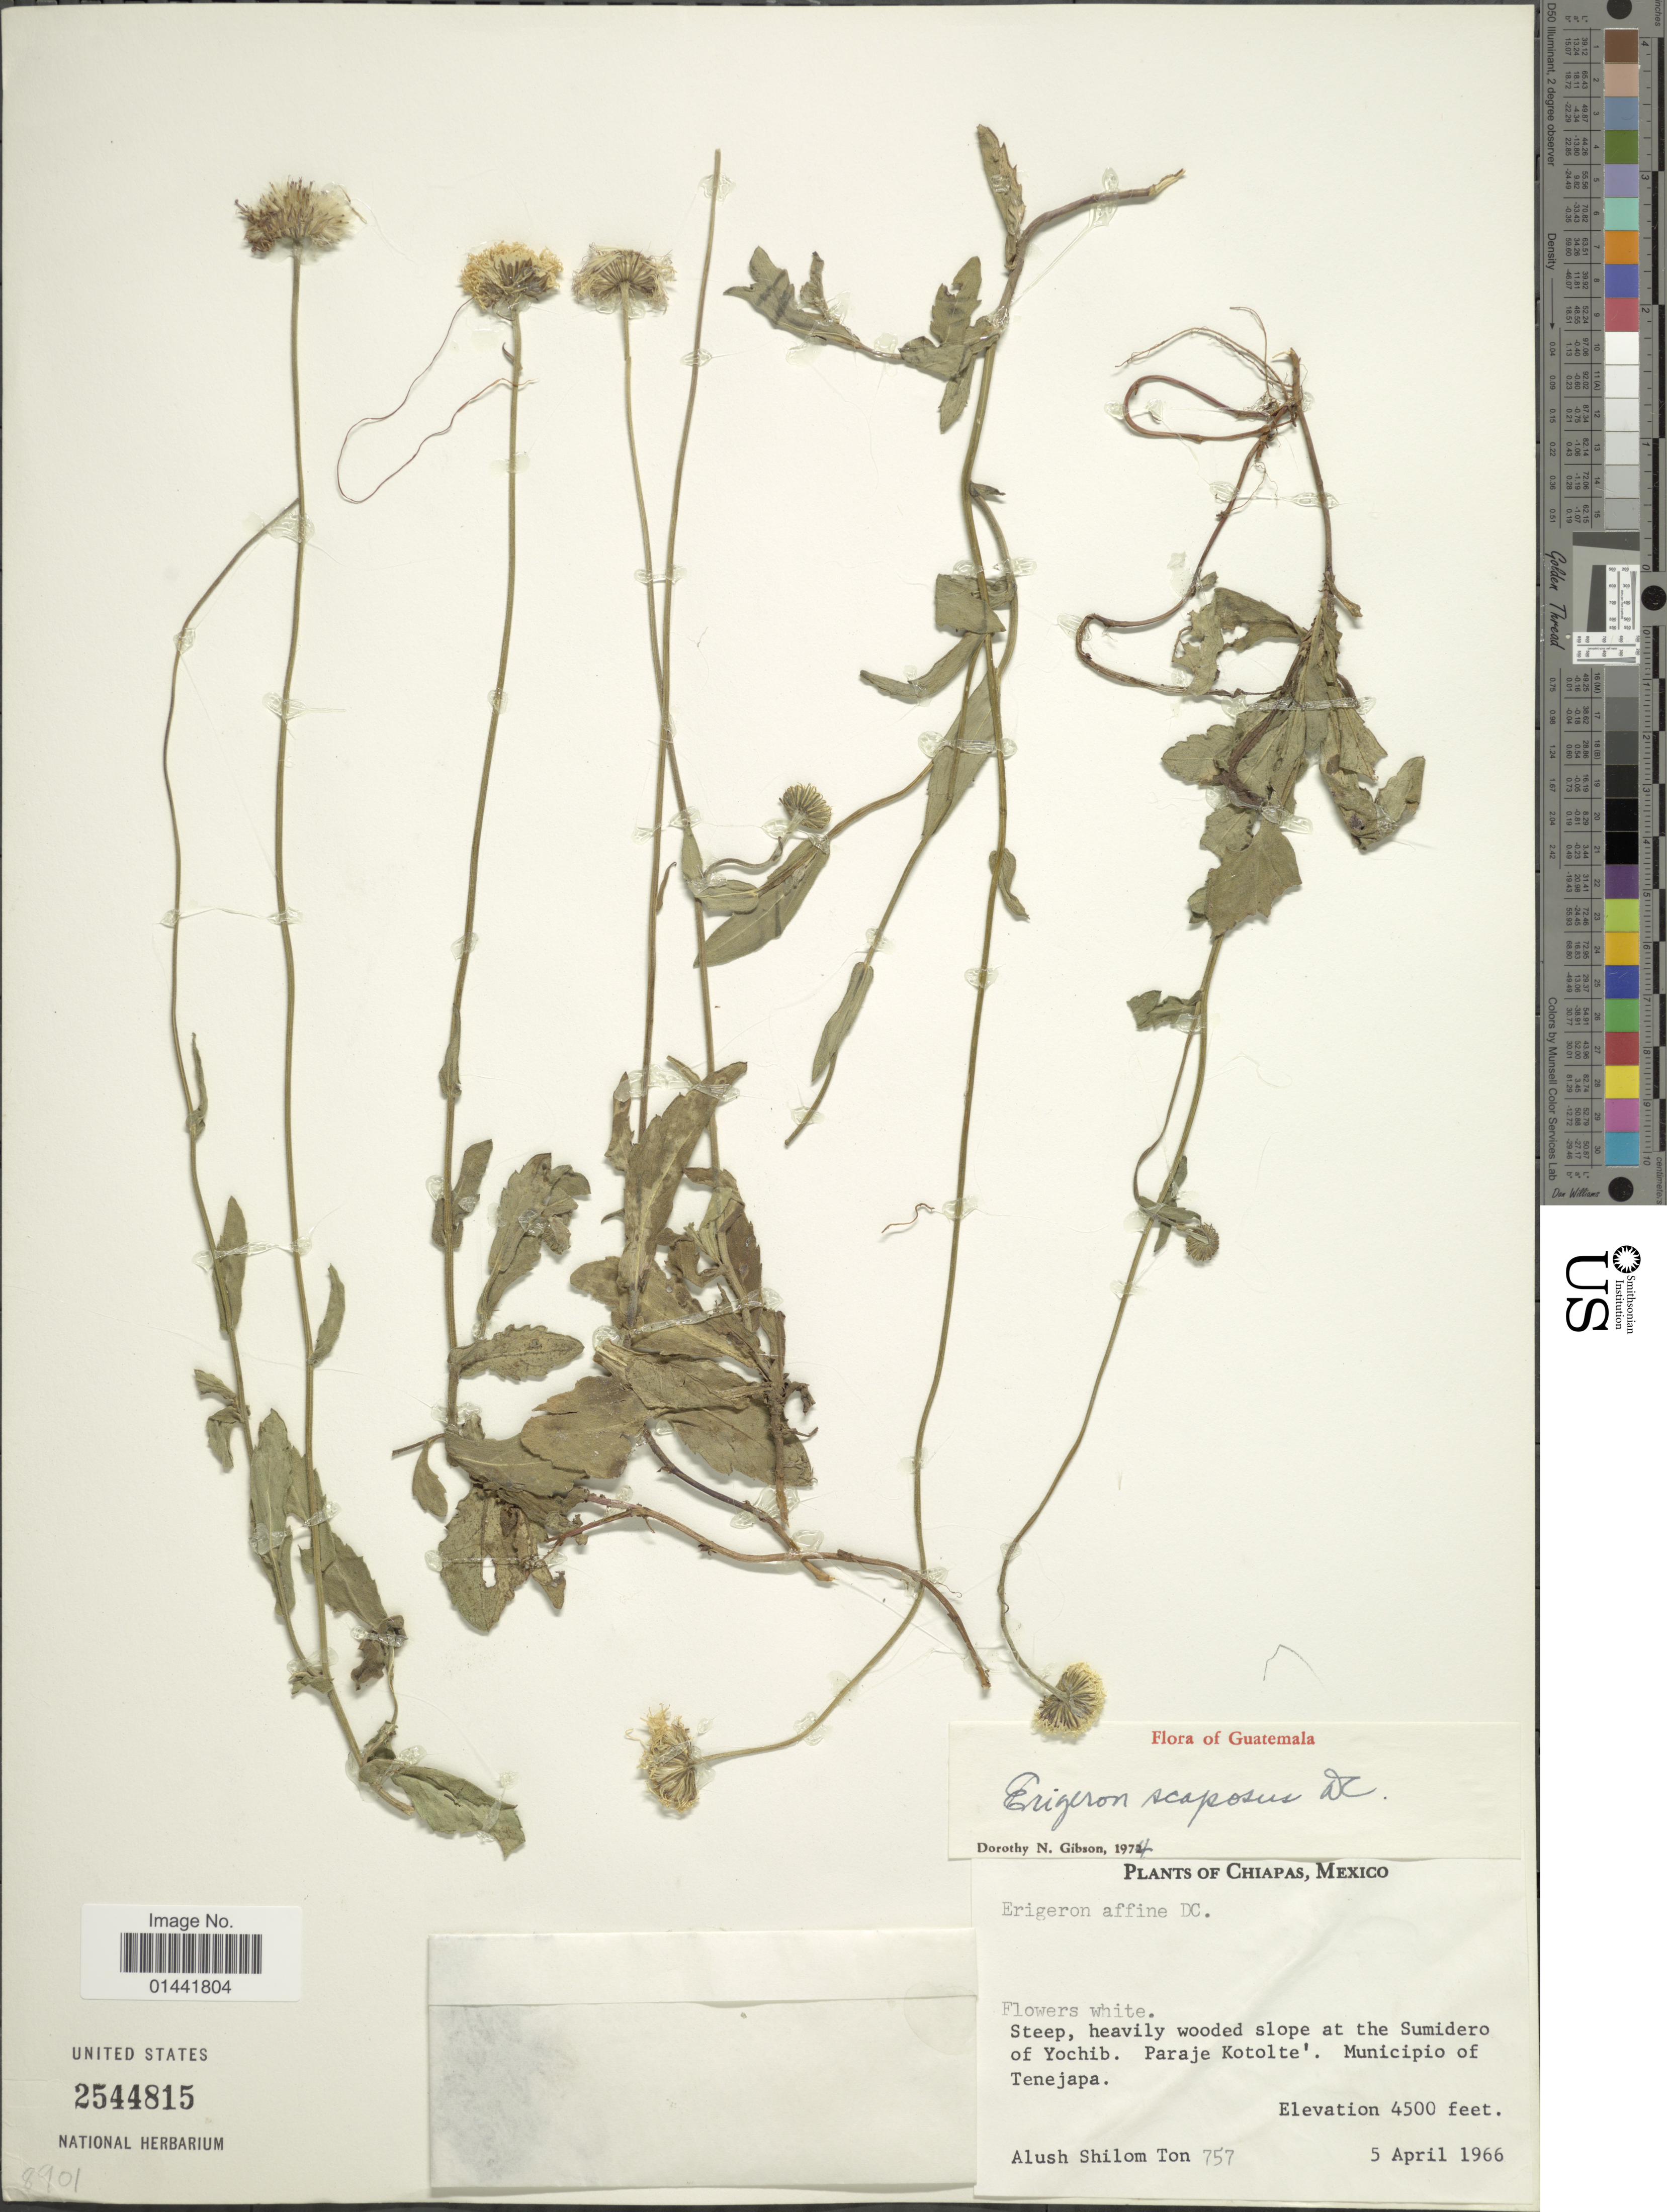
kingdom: Plantae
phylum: Tracheophyta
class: Magnoliopsida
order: Asterales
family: Asteraceae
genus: Erigeron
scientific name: Erigeron scaposus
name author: DC.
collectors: A. M. Ton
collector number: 757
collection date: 1966-04-05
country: Mexico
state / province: Chiapas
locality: Steep, heavily wooded slope at the Sumidero of Yochib, Paraje Kotolte'. Municipio of Tenejapa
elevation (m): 1372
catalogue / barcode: US 2544815